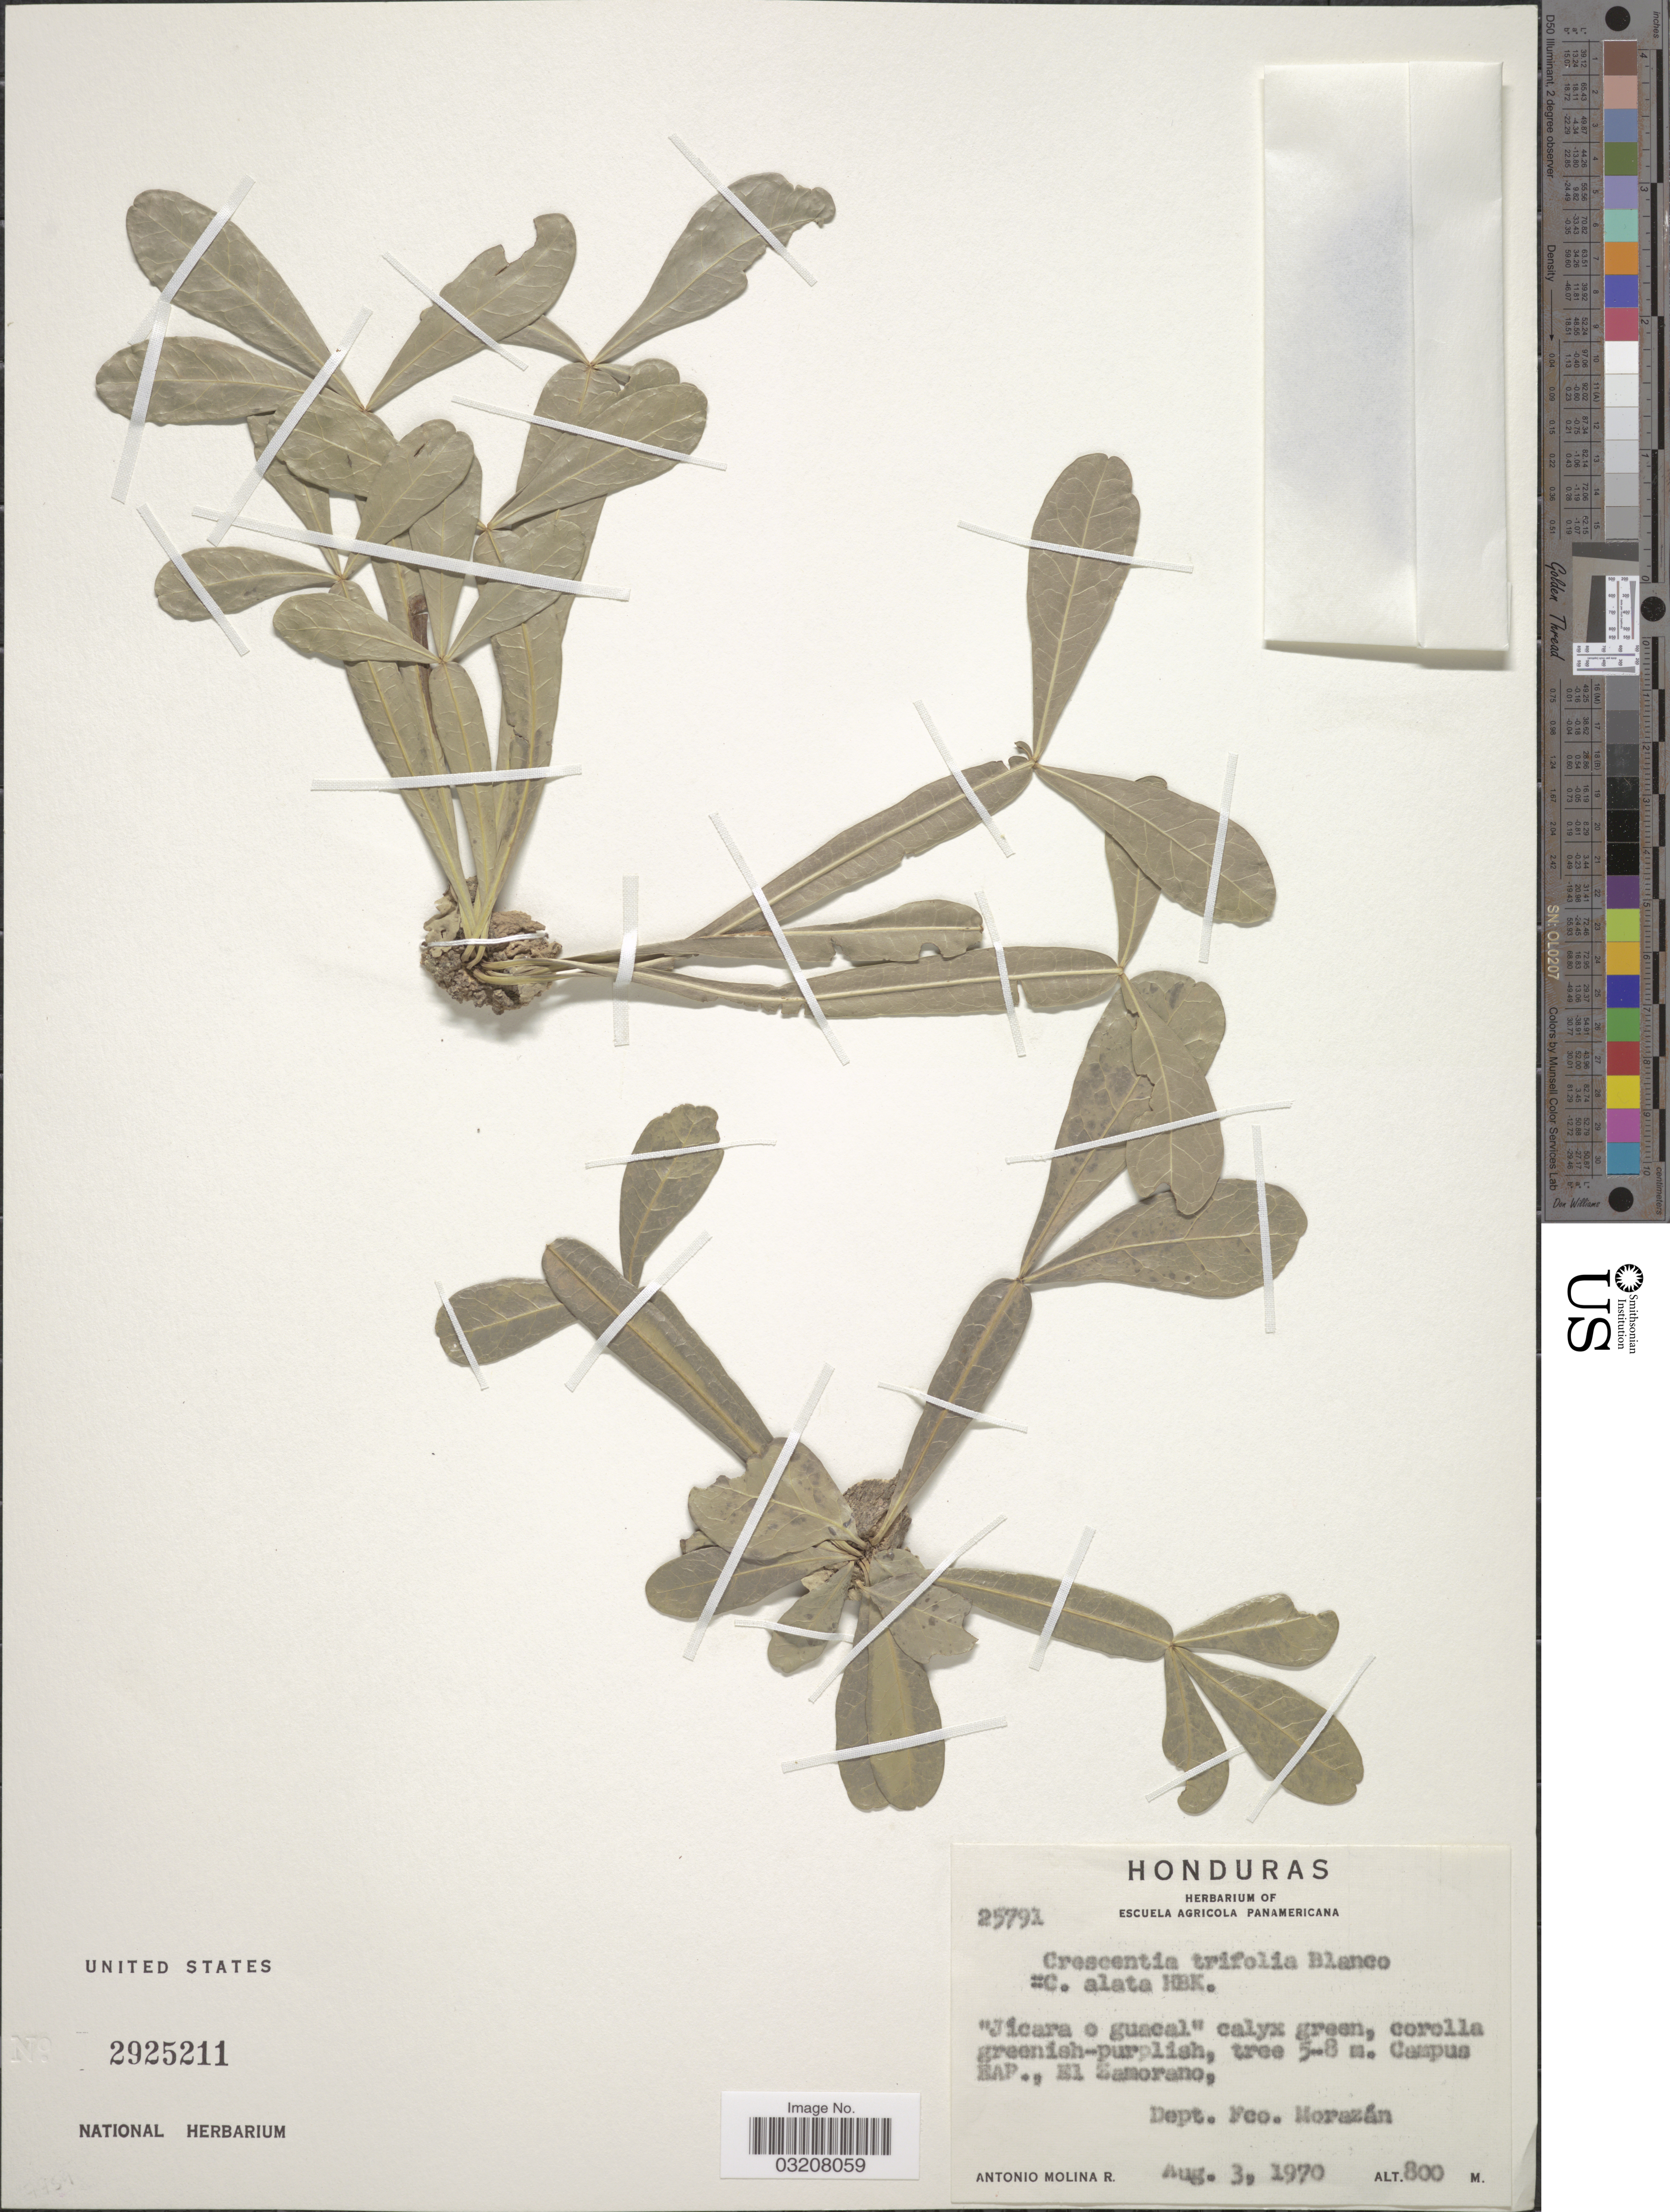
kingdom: Plantae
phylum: Tracheophyta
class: Magnoliopsida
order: Lamiales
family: Bignoniaceae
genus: Crescentia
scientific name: Crescentia alata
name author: Kunth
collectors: A. Molina R.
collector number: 25791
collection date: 1970-08-03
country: Honduras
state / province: Fco. Morazán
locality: Campus EAP., El Zamorano, Dept. Fco. Morazán.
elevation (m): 800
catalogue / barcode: US 2925211